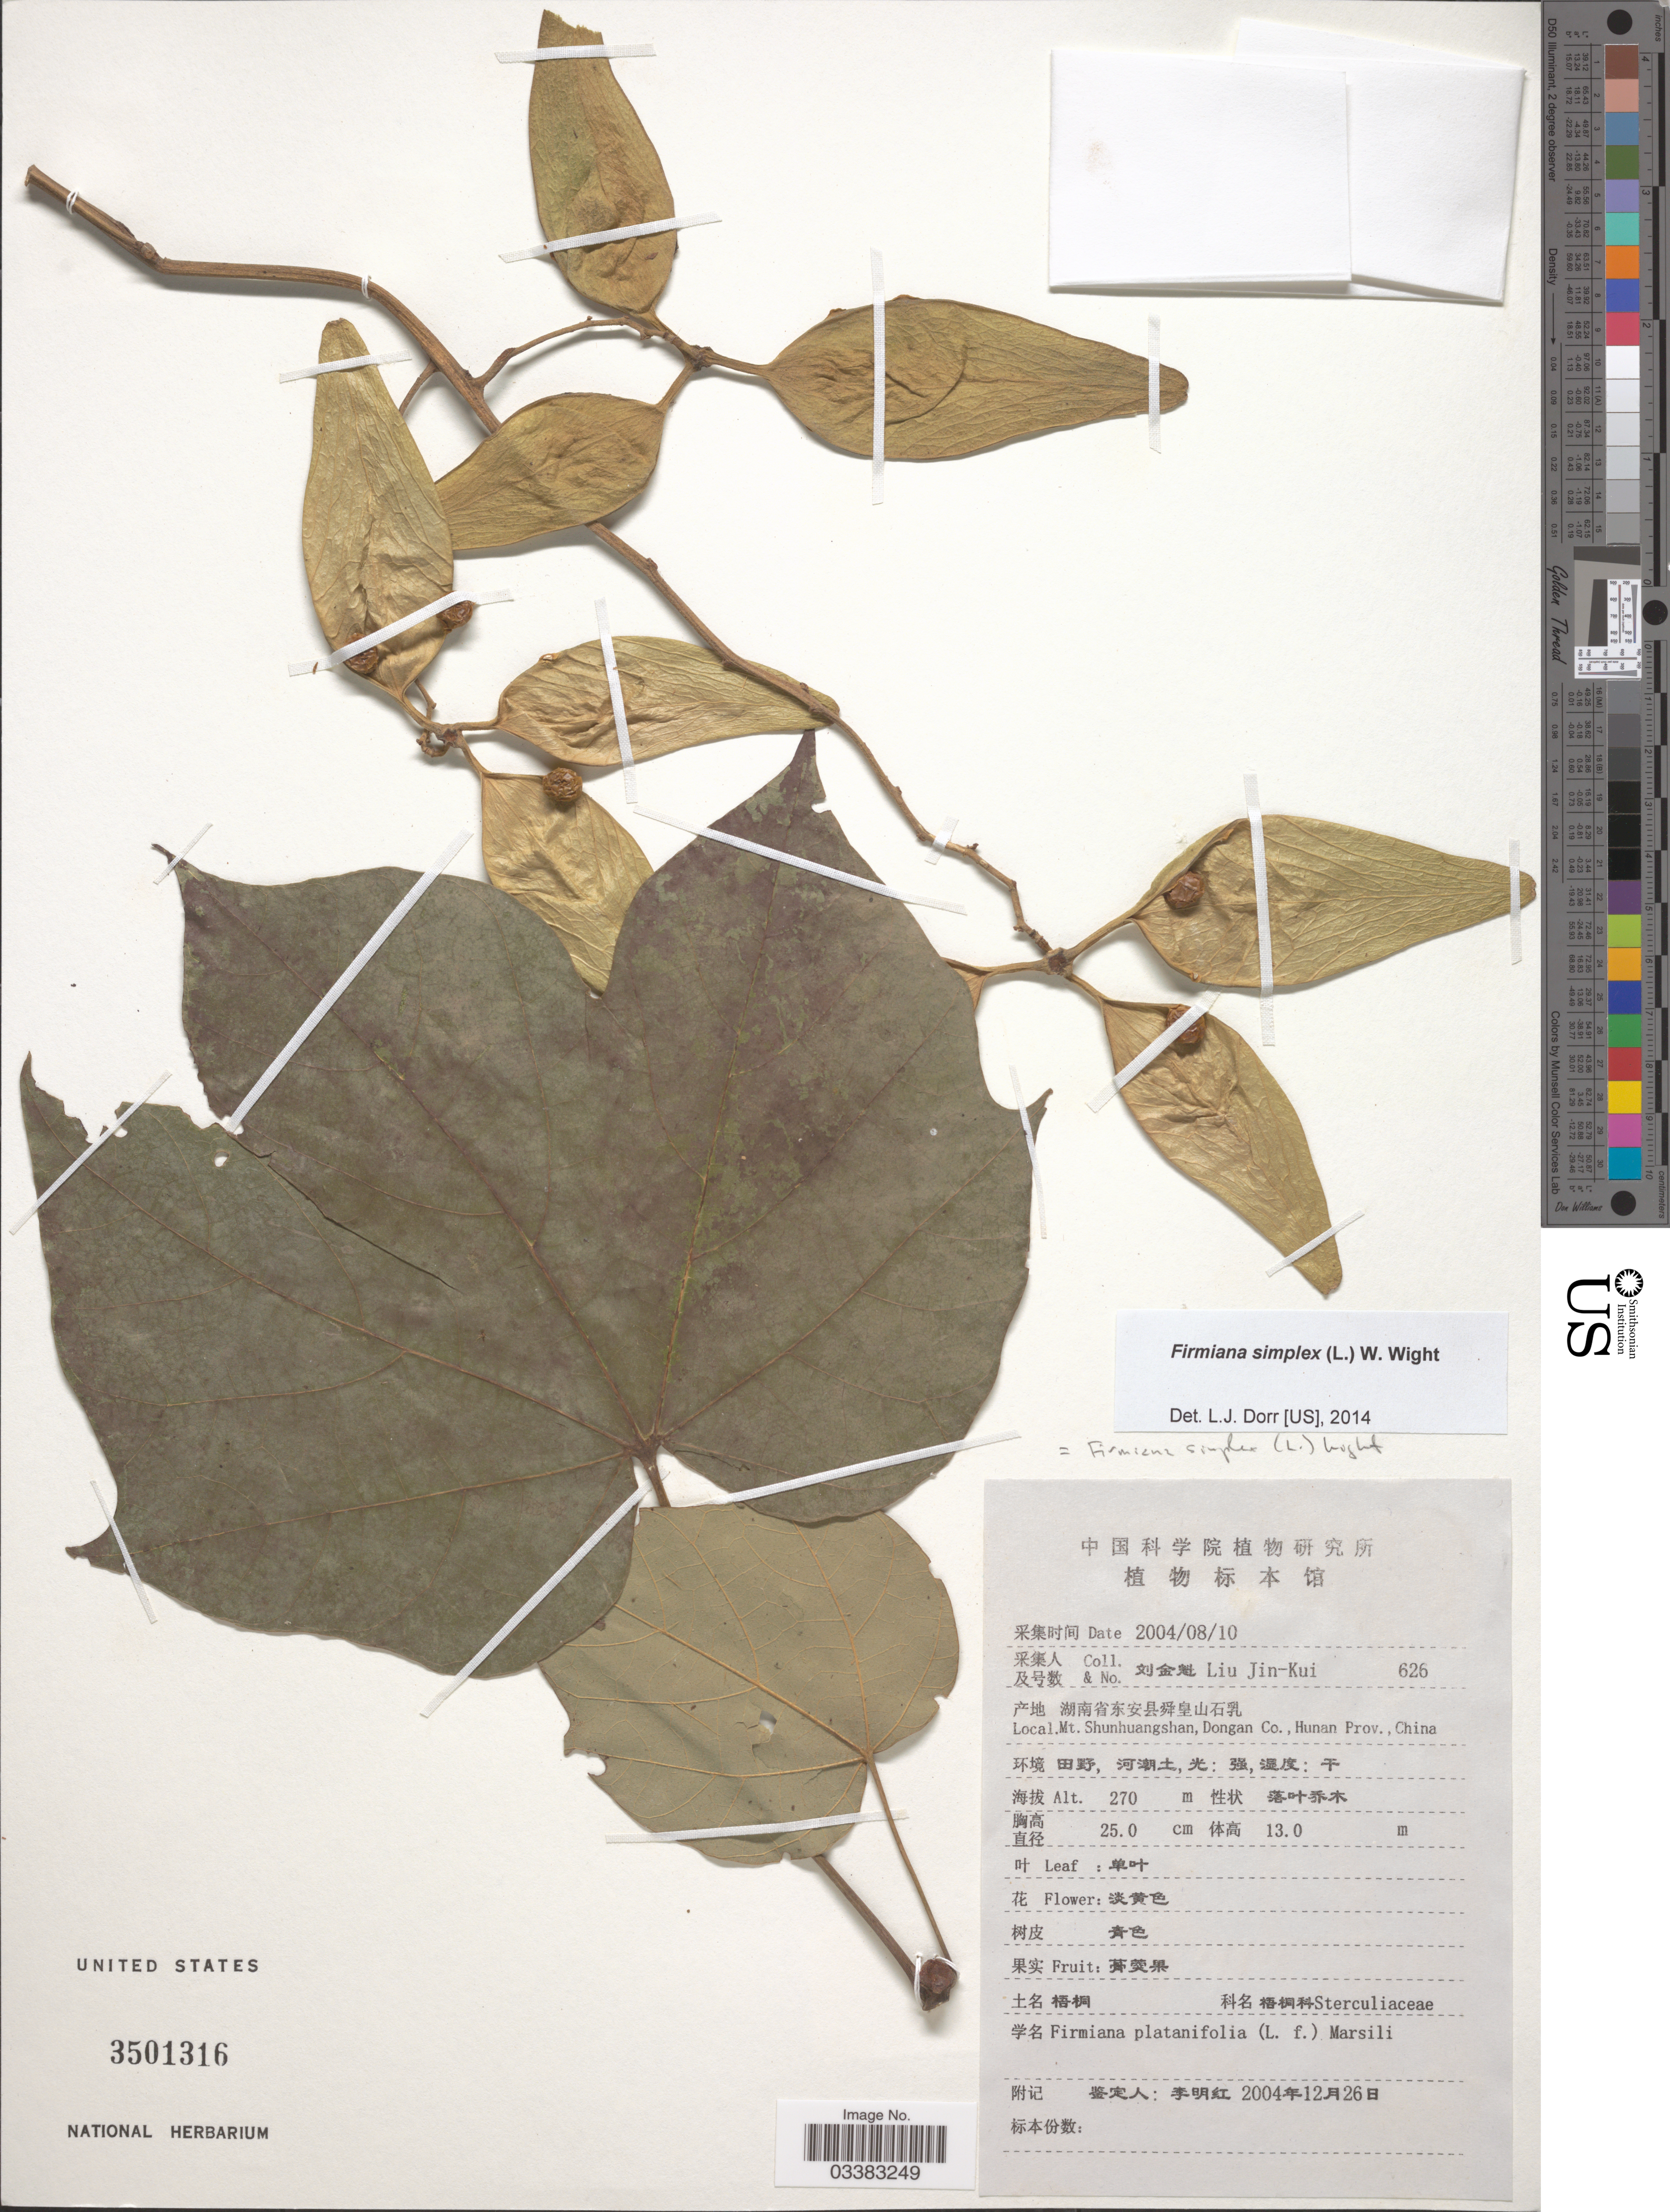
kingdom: Plantae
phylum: Tracheophyta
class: Magnoliopsida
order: Malvales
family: Malvaceae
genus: Firmiana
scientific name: Firmiana simplex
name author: (L.) W. Wight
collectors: Liu Jin-Kui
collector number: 626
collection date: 2004-08-10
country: China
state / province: Hunan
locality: Mt. Shunhuangshan, Dongan Co., Hunan Prov.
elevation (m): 270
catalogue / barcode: US 3501316